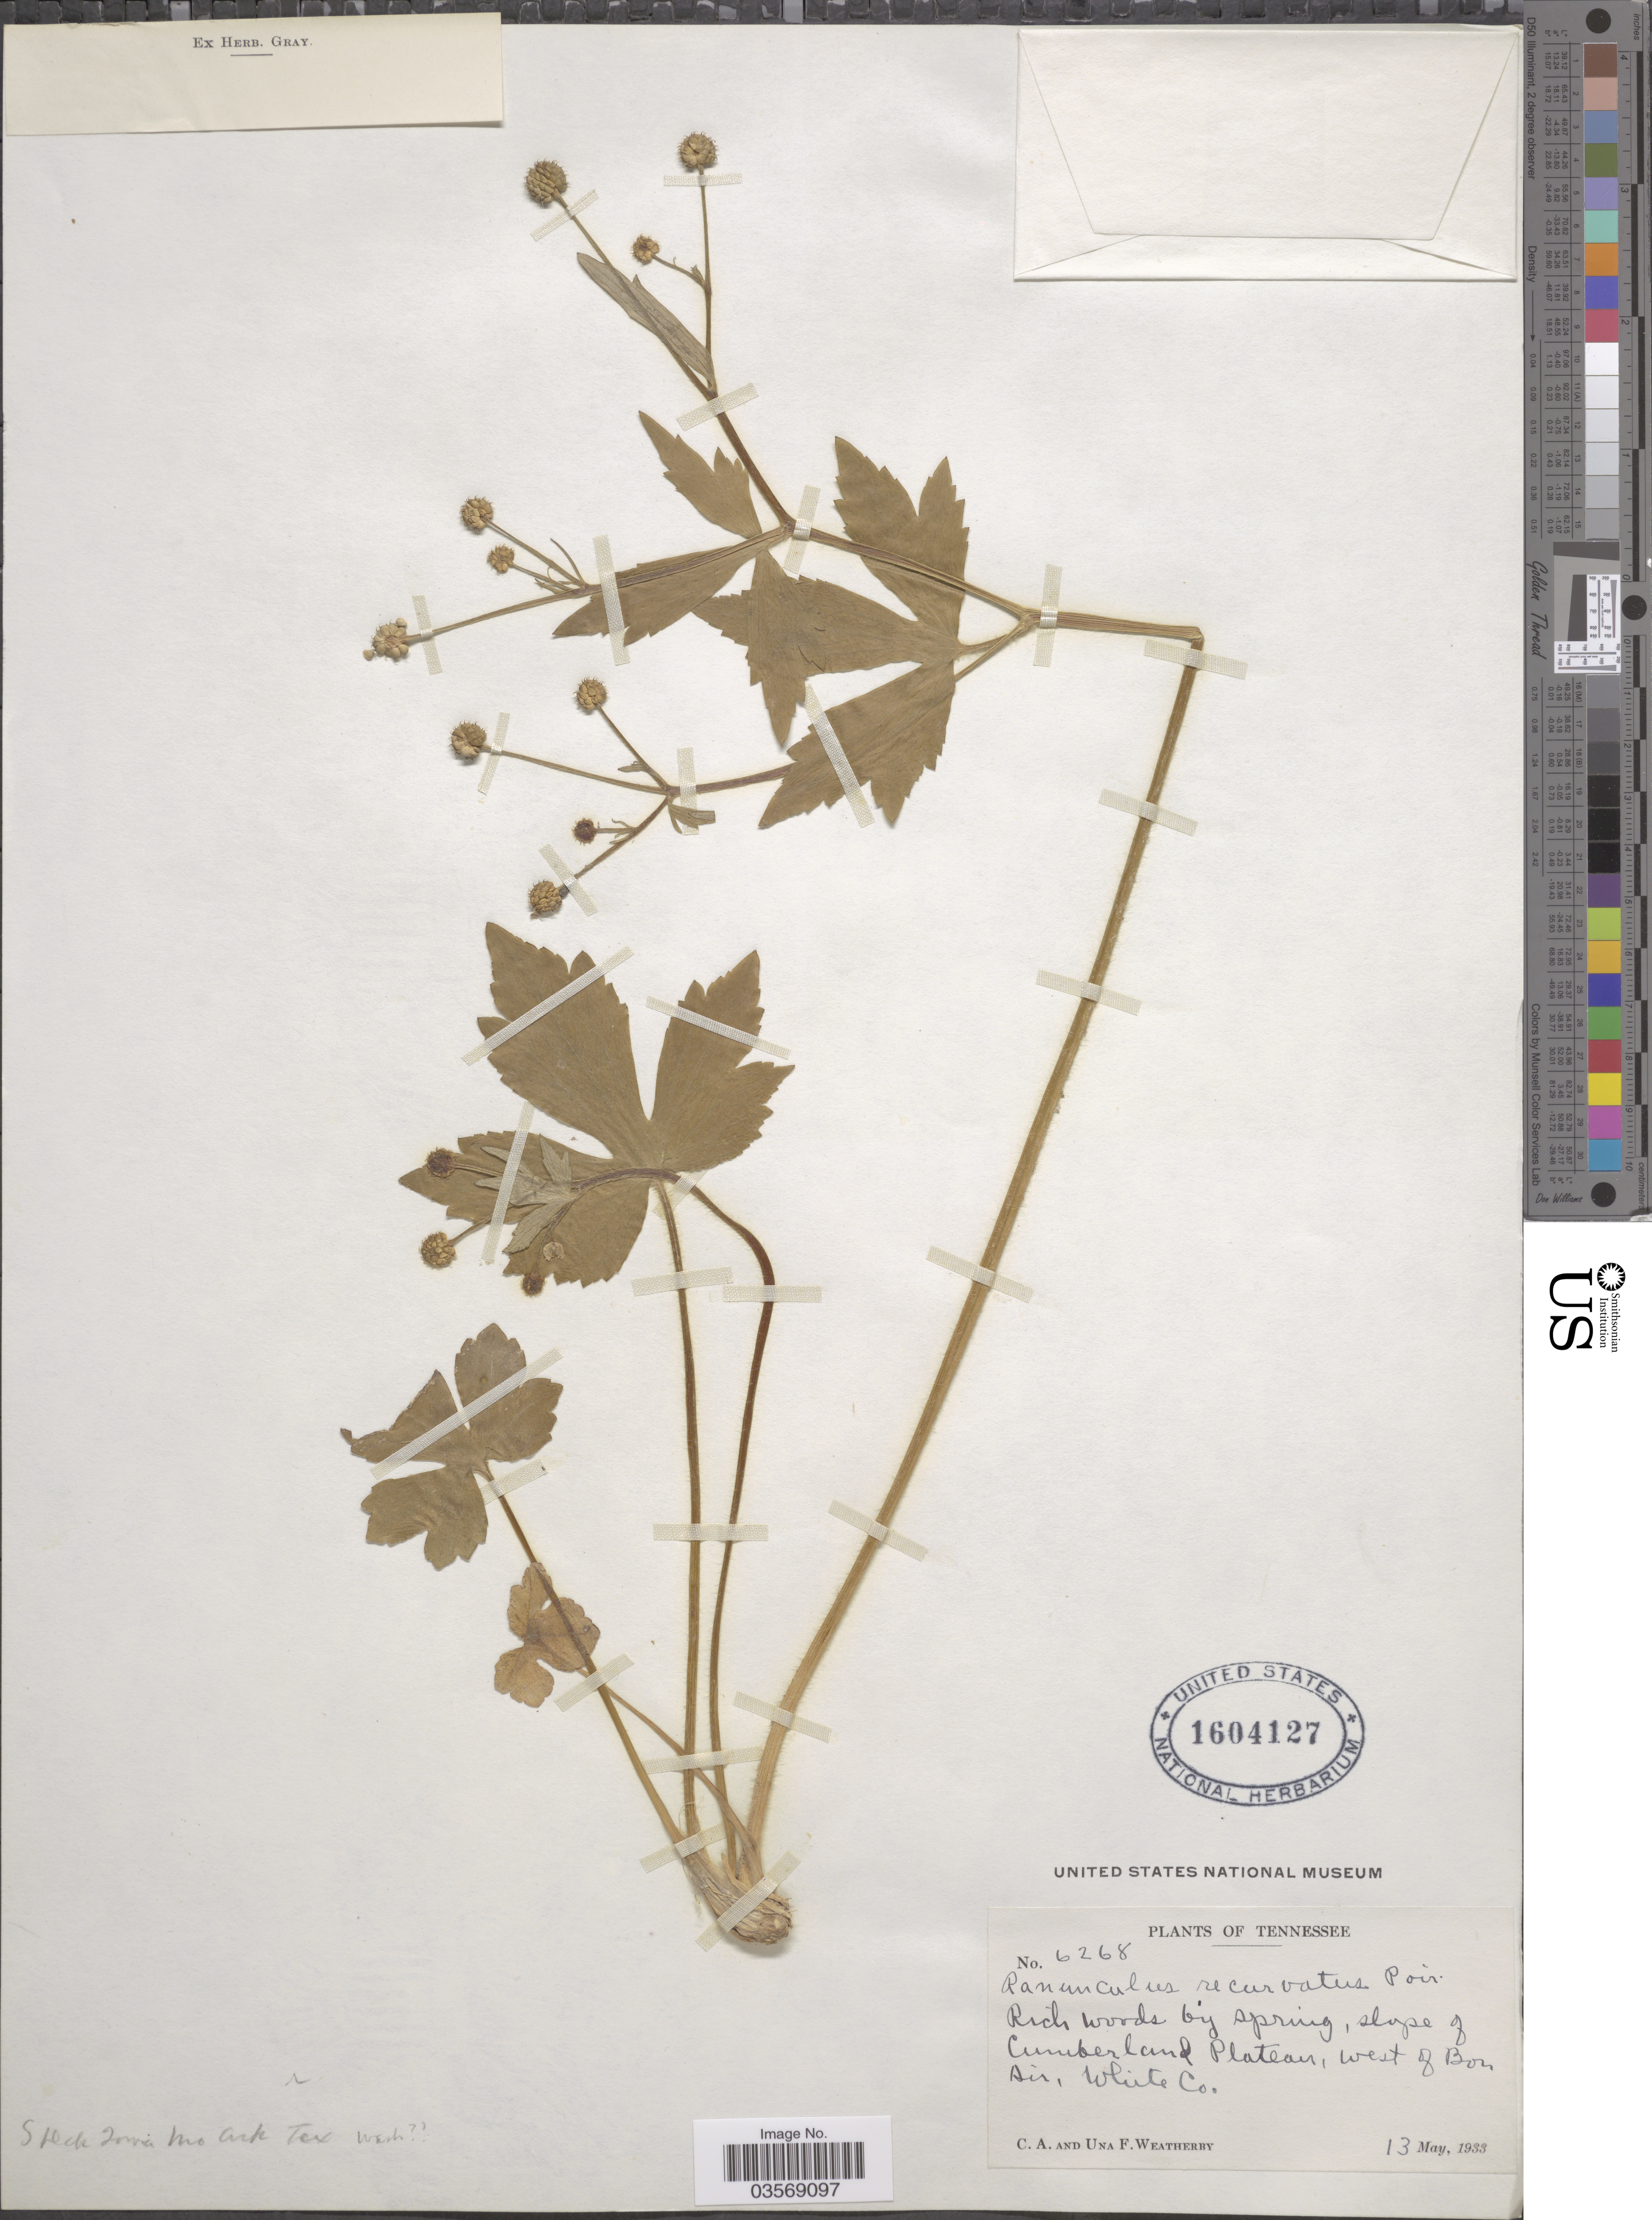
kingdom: Plantae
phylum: Tracheophyta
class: Magnoliopsida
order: Ranunculales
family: Ranunculaceae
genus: Ranunculus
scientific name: Ranunculus recurvatus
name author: Poir.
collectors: C. A. Weatherby & U. Weatherby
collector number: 6268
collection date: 1933-05-13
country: United States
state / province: Tennessee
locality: Slope of Cumberland Plateau, west of Bon Air, White Co.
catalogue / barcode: US 1604127